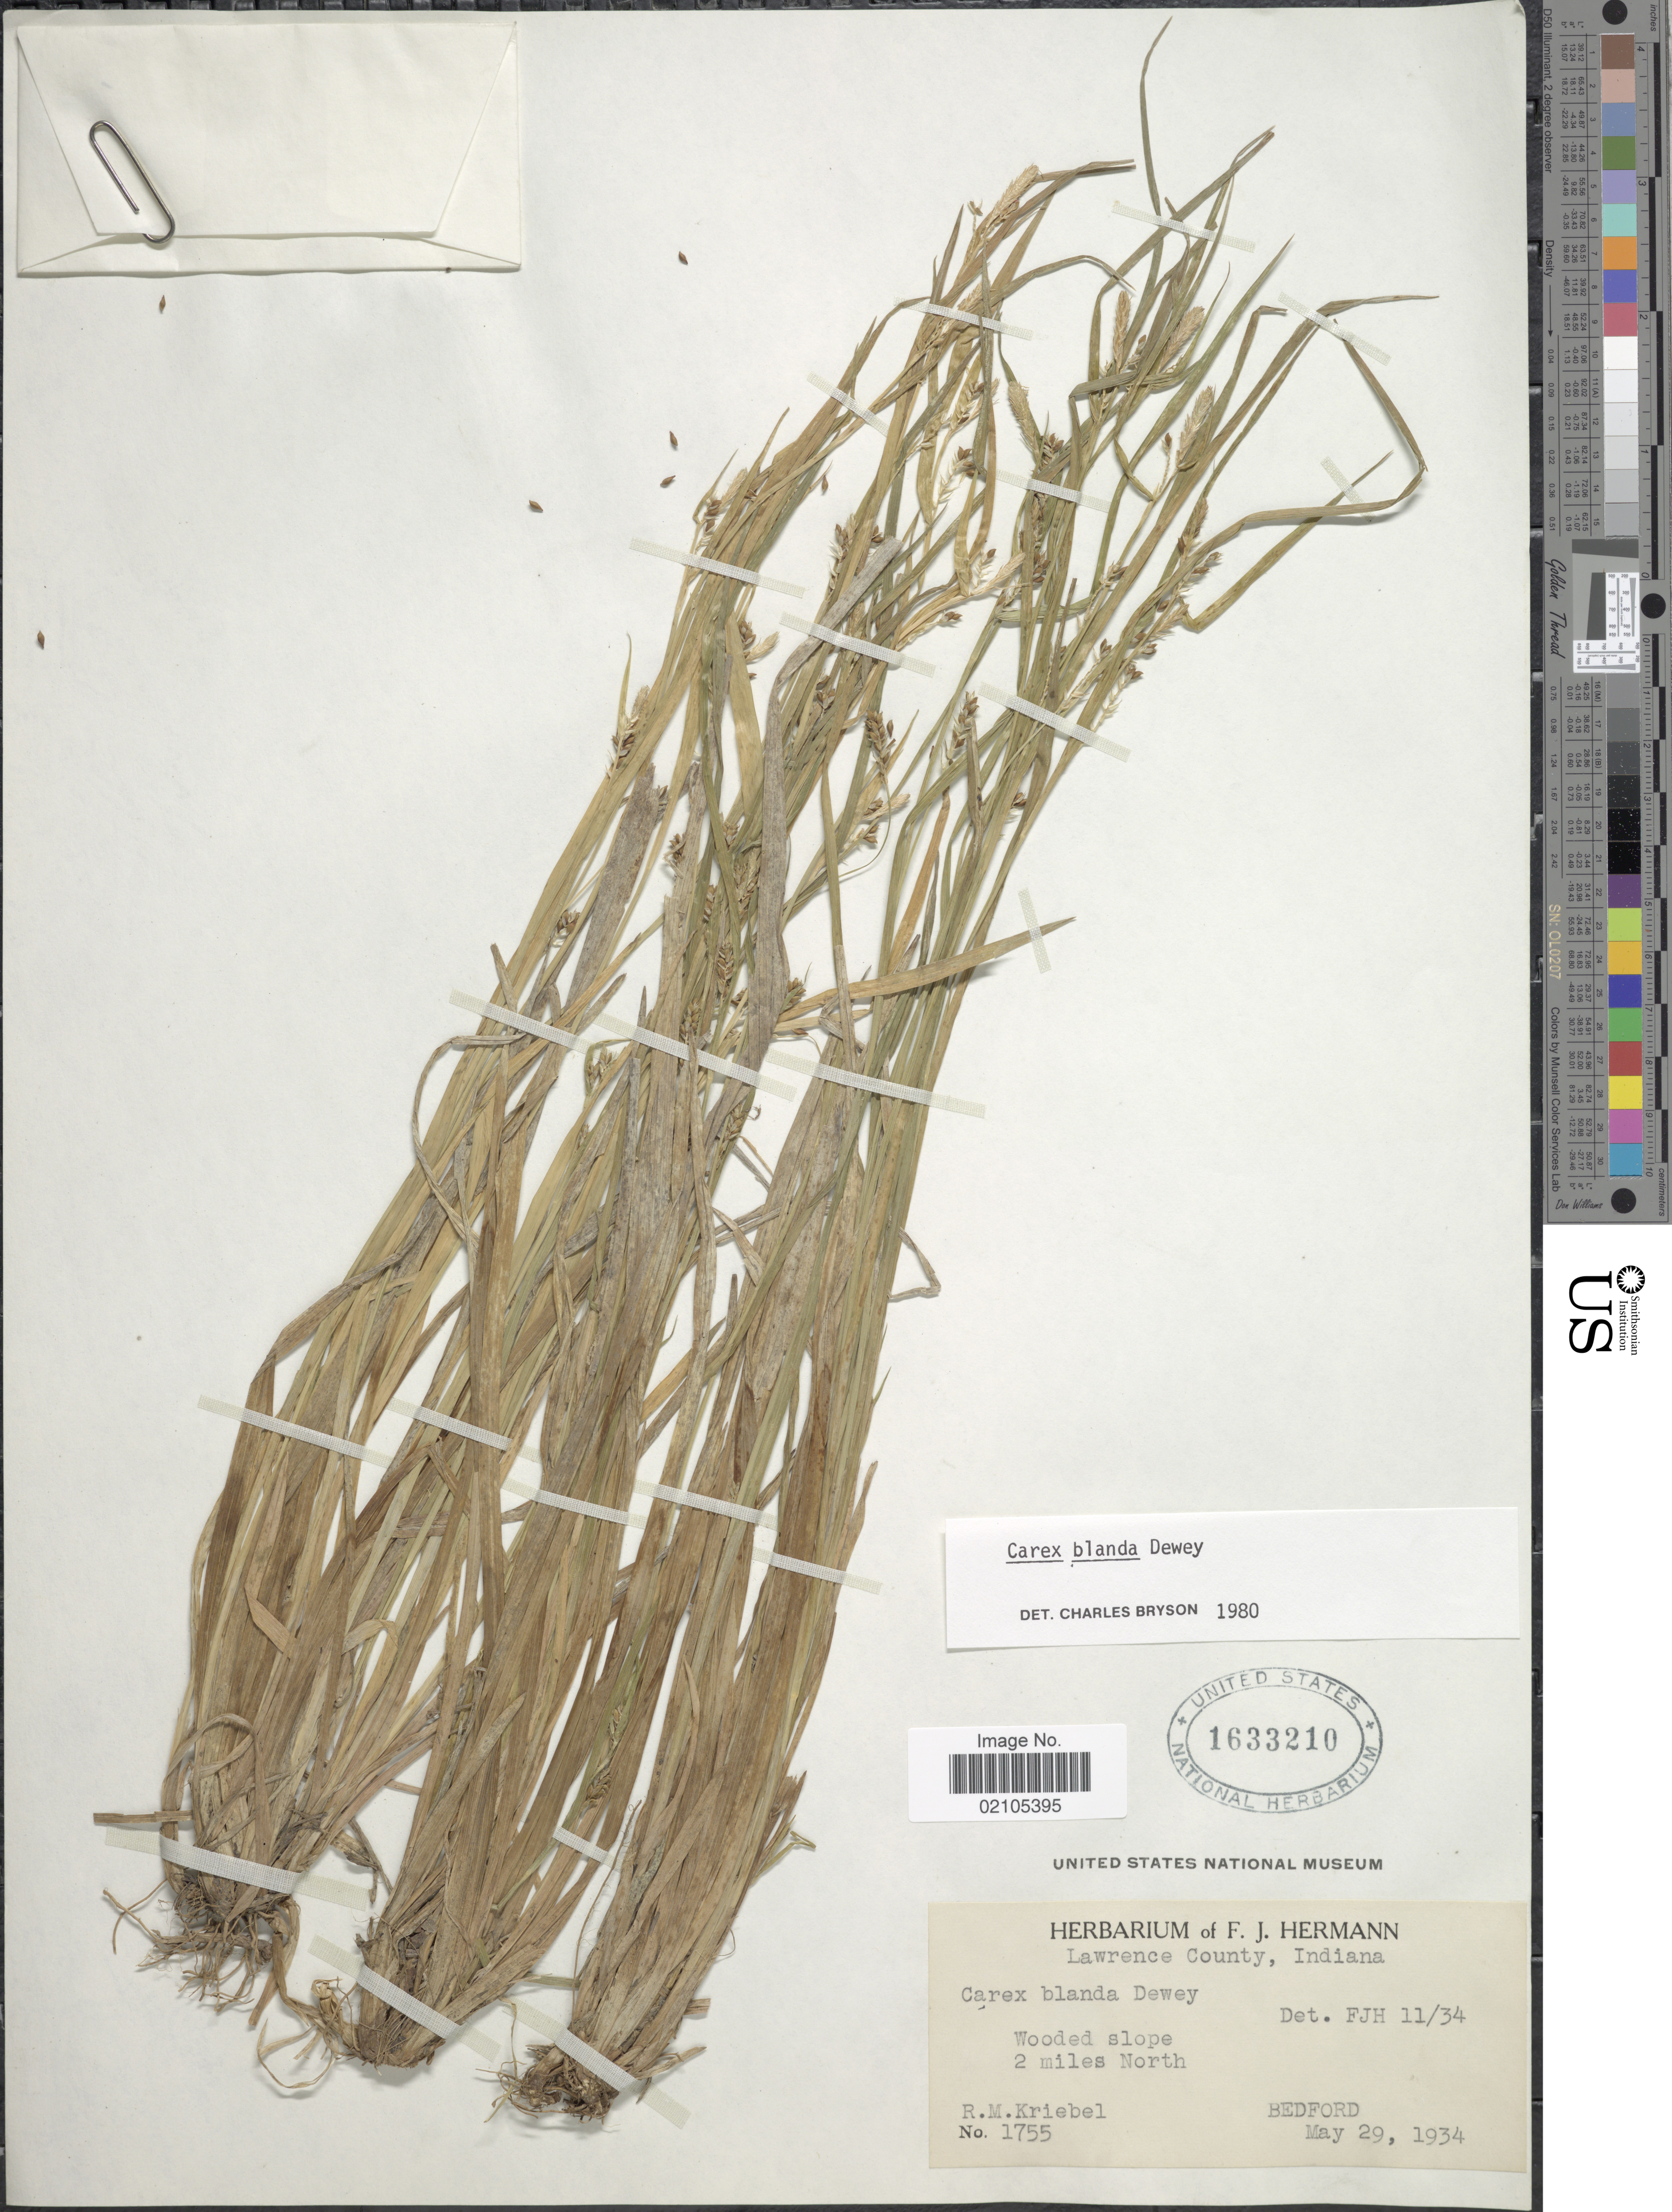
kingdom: Plantae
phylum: Tracheophyta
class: Liliopsida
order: Poales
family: Cyperaceae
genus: Carex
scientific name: Carex blanda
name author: Dewey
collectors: R. M. Kriebel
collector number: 1755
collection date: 1934-05-29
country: United States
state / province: Indiana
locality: Lawrence County. Wooded slope 2 miles North Bedford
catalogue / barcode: US 1633210